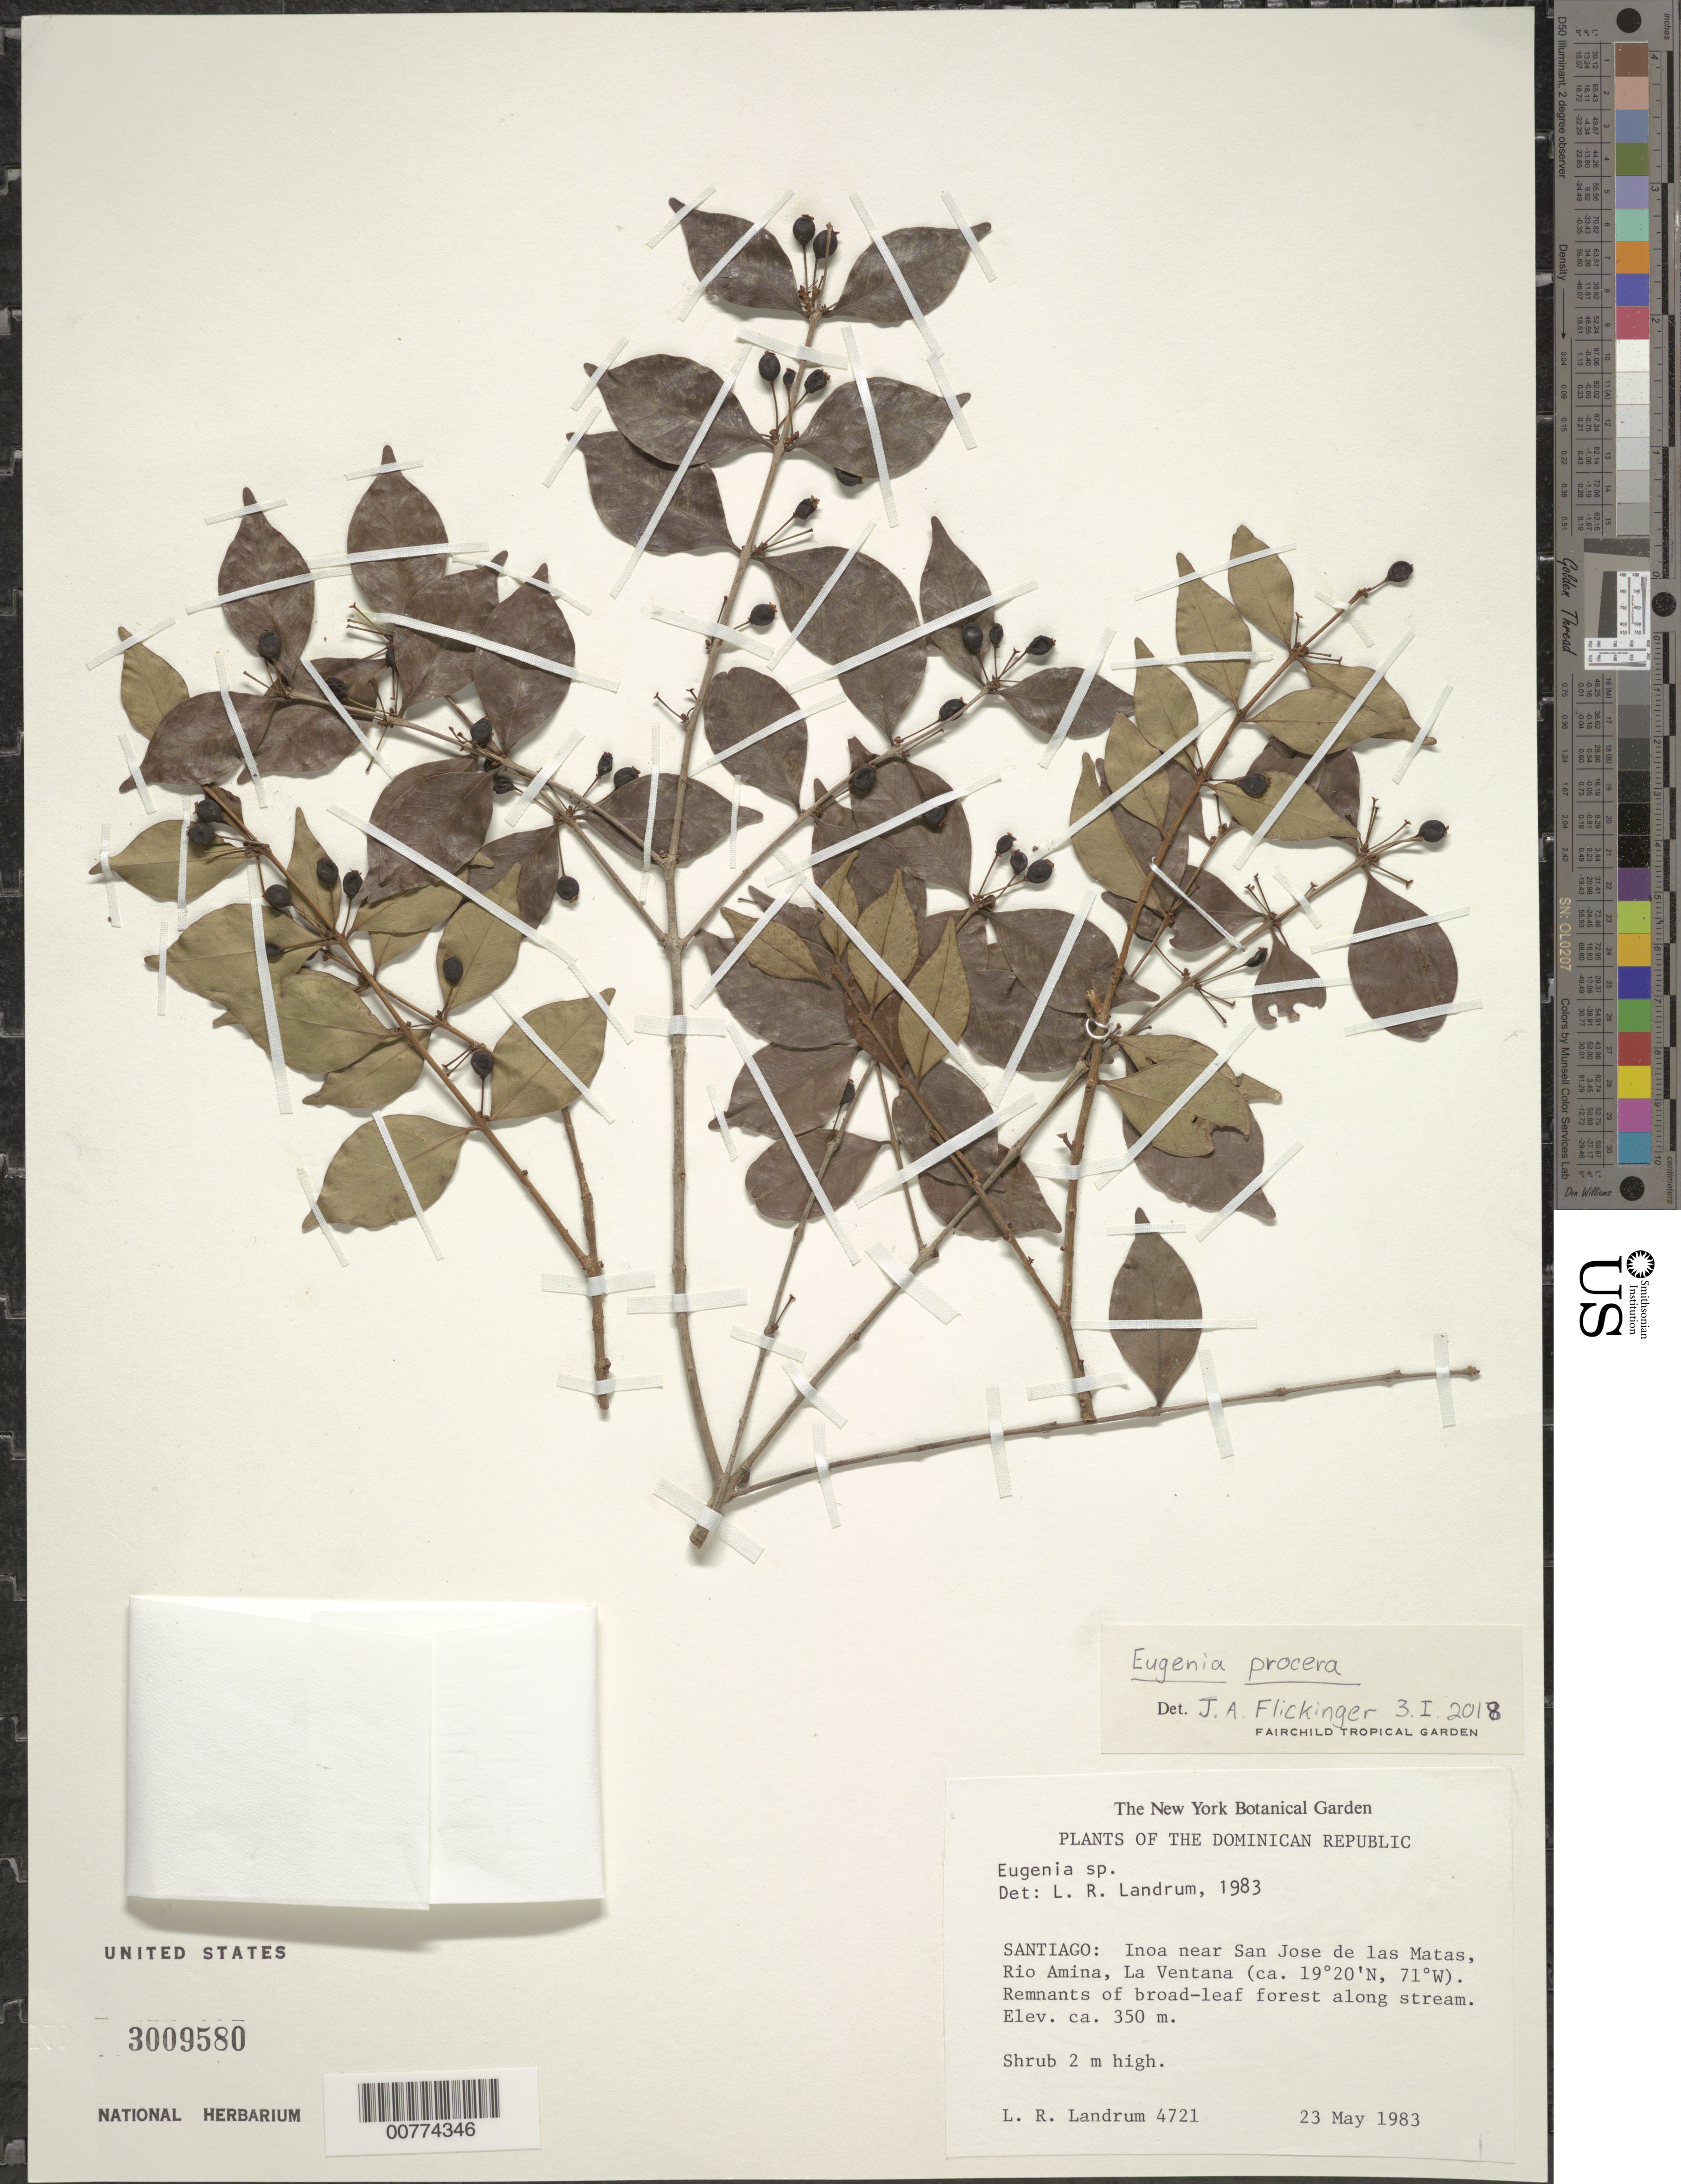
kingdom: Plantae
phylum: Tracheophyta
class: Magnoliopsida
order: Myrtales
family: Myrtaceae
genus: Eugenia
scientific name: Eugenia procera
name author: (Sw.) Poir.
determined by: Flickinger, Jonathan A.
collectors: L. R. Landrum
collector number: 4721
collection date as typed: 23 May 1983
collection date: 1983-05-23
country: Dominican Republic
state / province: Santiago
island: Hispaniola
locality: Inoa near San José de las Matas, Rio Amina, La Ventana.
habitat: Remnants of broad leaf forest along stream.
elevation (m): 350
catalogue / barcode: US 3009580